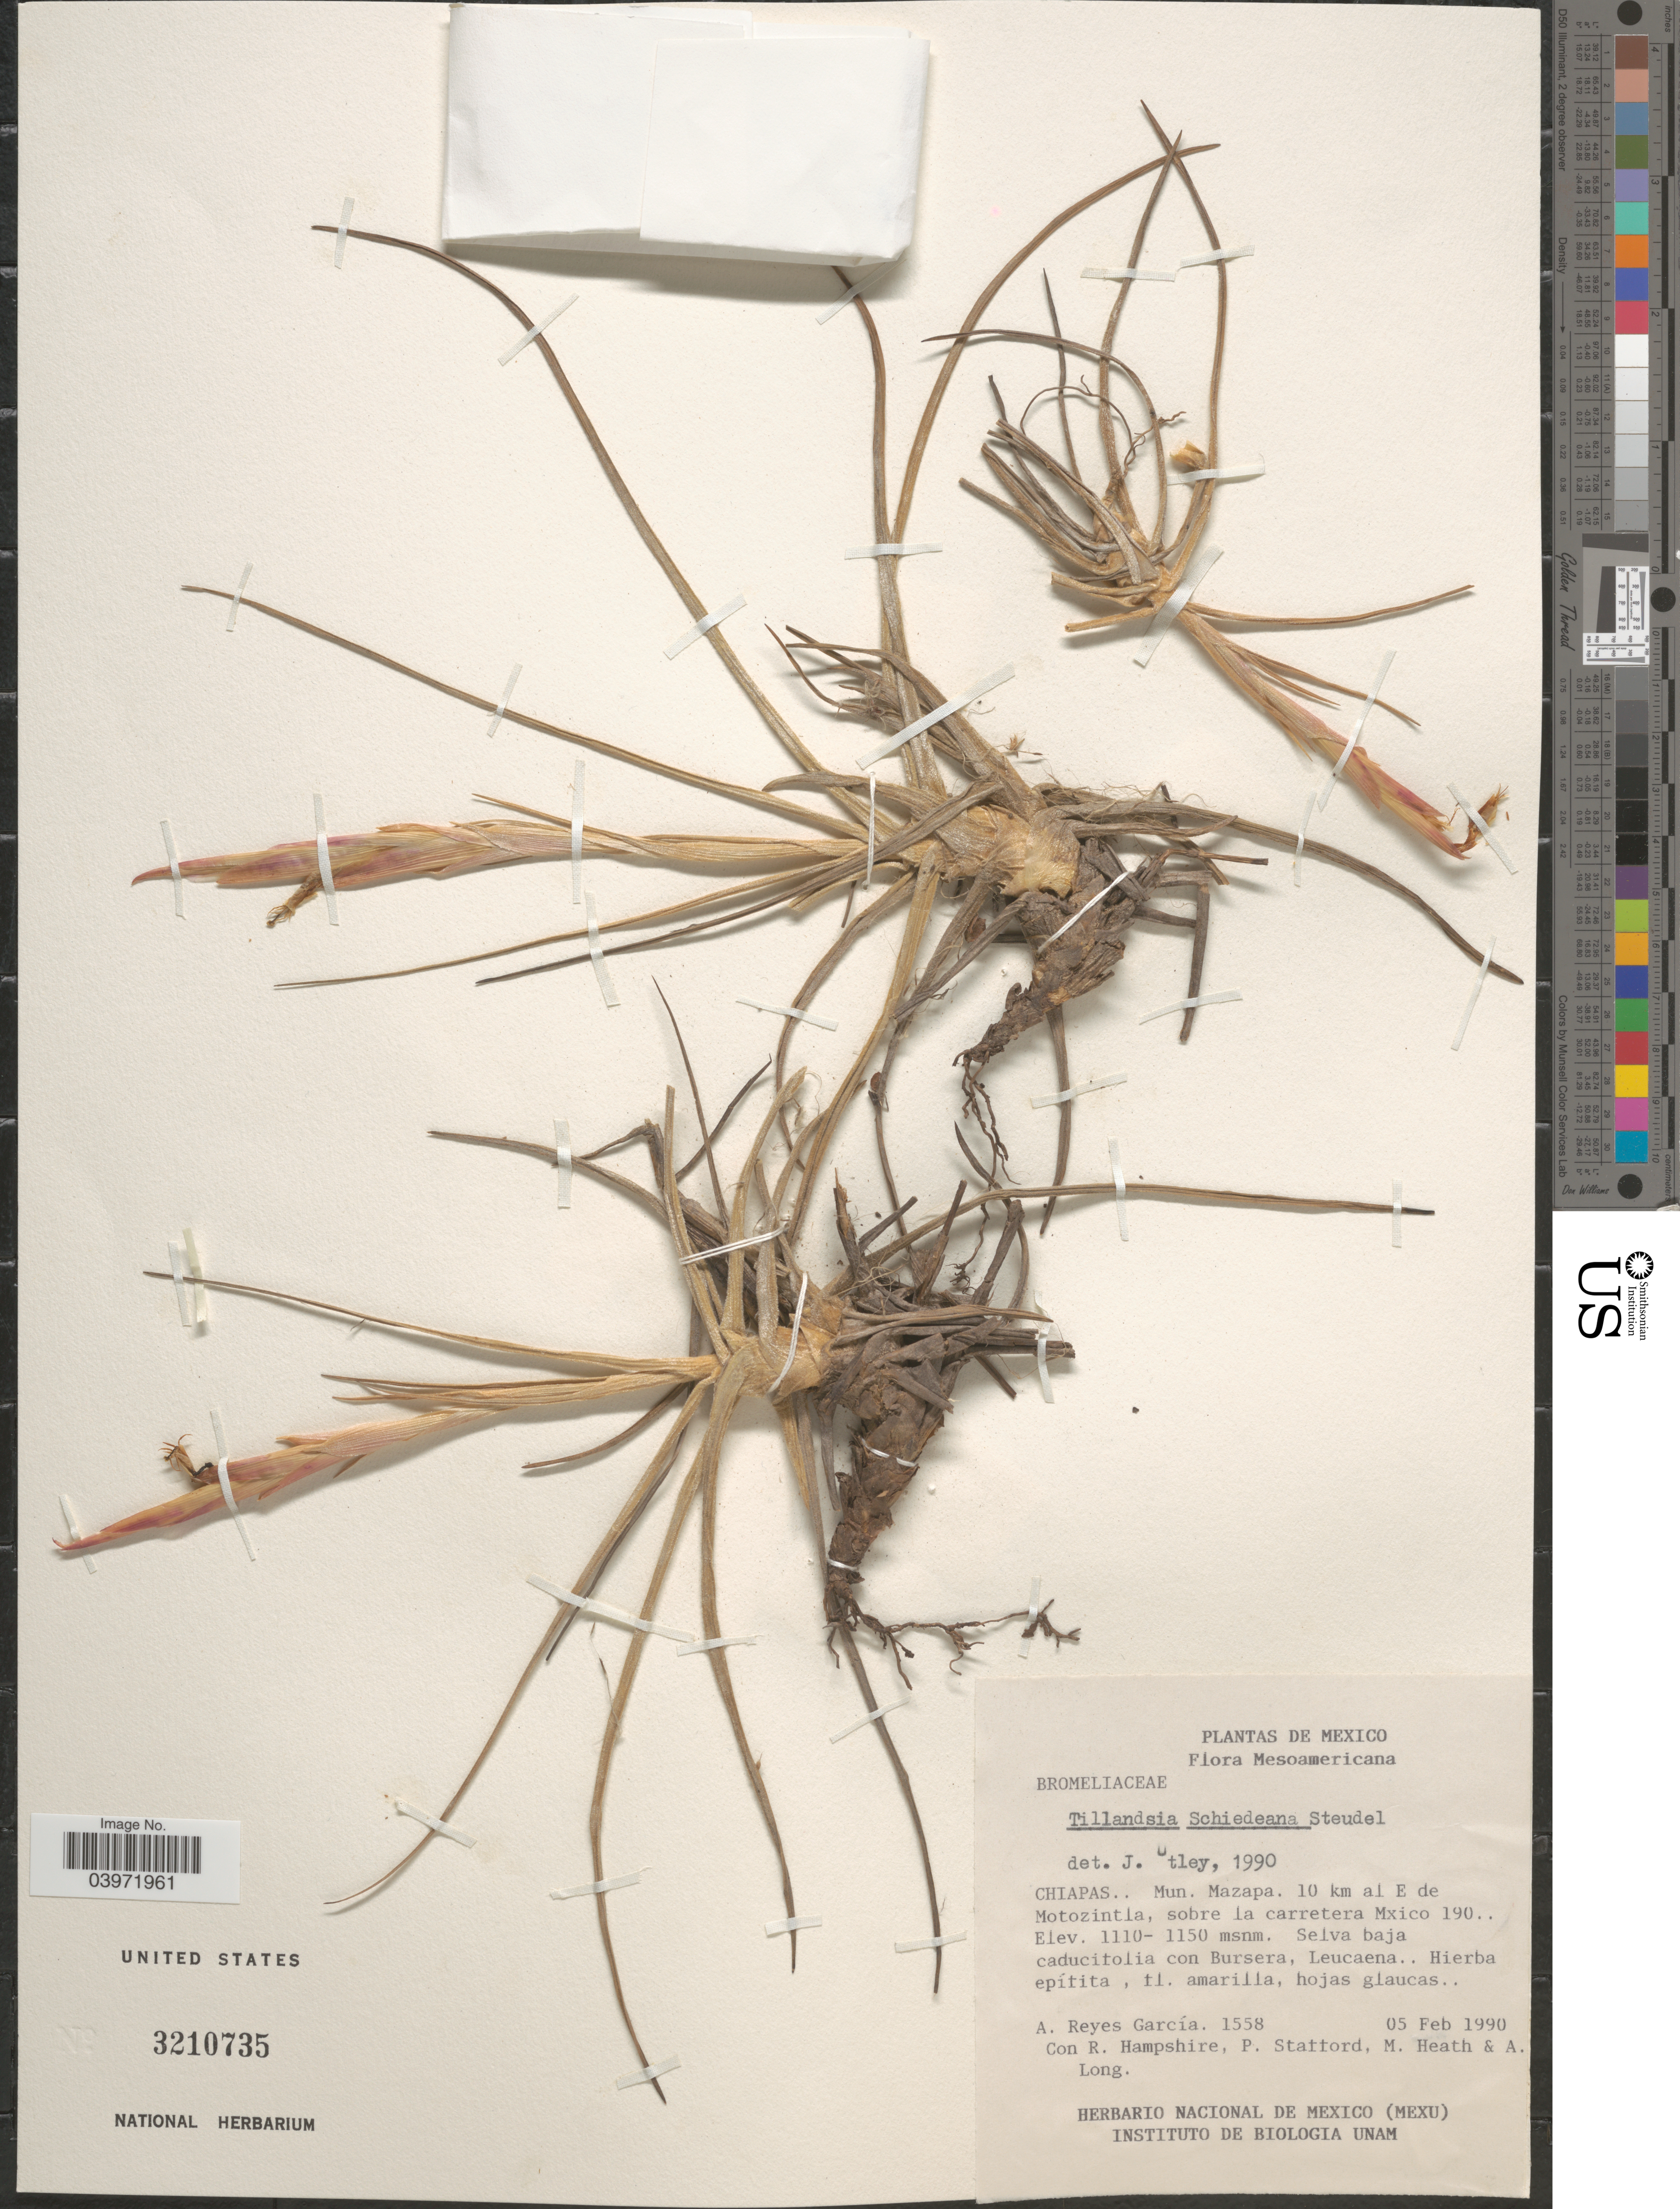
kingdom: Plantae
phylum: Tracheophyta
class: Liliopsida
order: Poales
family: Bromeliaceae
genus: Tillandsia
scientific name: Tillandsia schiedeana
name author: Steud.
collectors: A. Reyes G., R. Hampshire, P. Stafford, M. Heath & A. Long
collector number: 1558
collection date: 1990-02-05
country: Mexico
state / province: Chiapas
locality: Mesoamericana. Mun. Mazapa. 10 km al E de Motozintla, sobre la carretera Mxcio 190.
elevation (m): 1110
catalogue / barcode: US 3210735